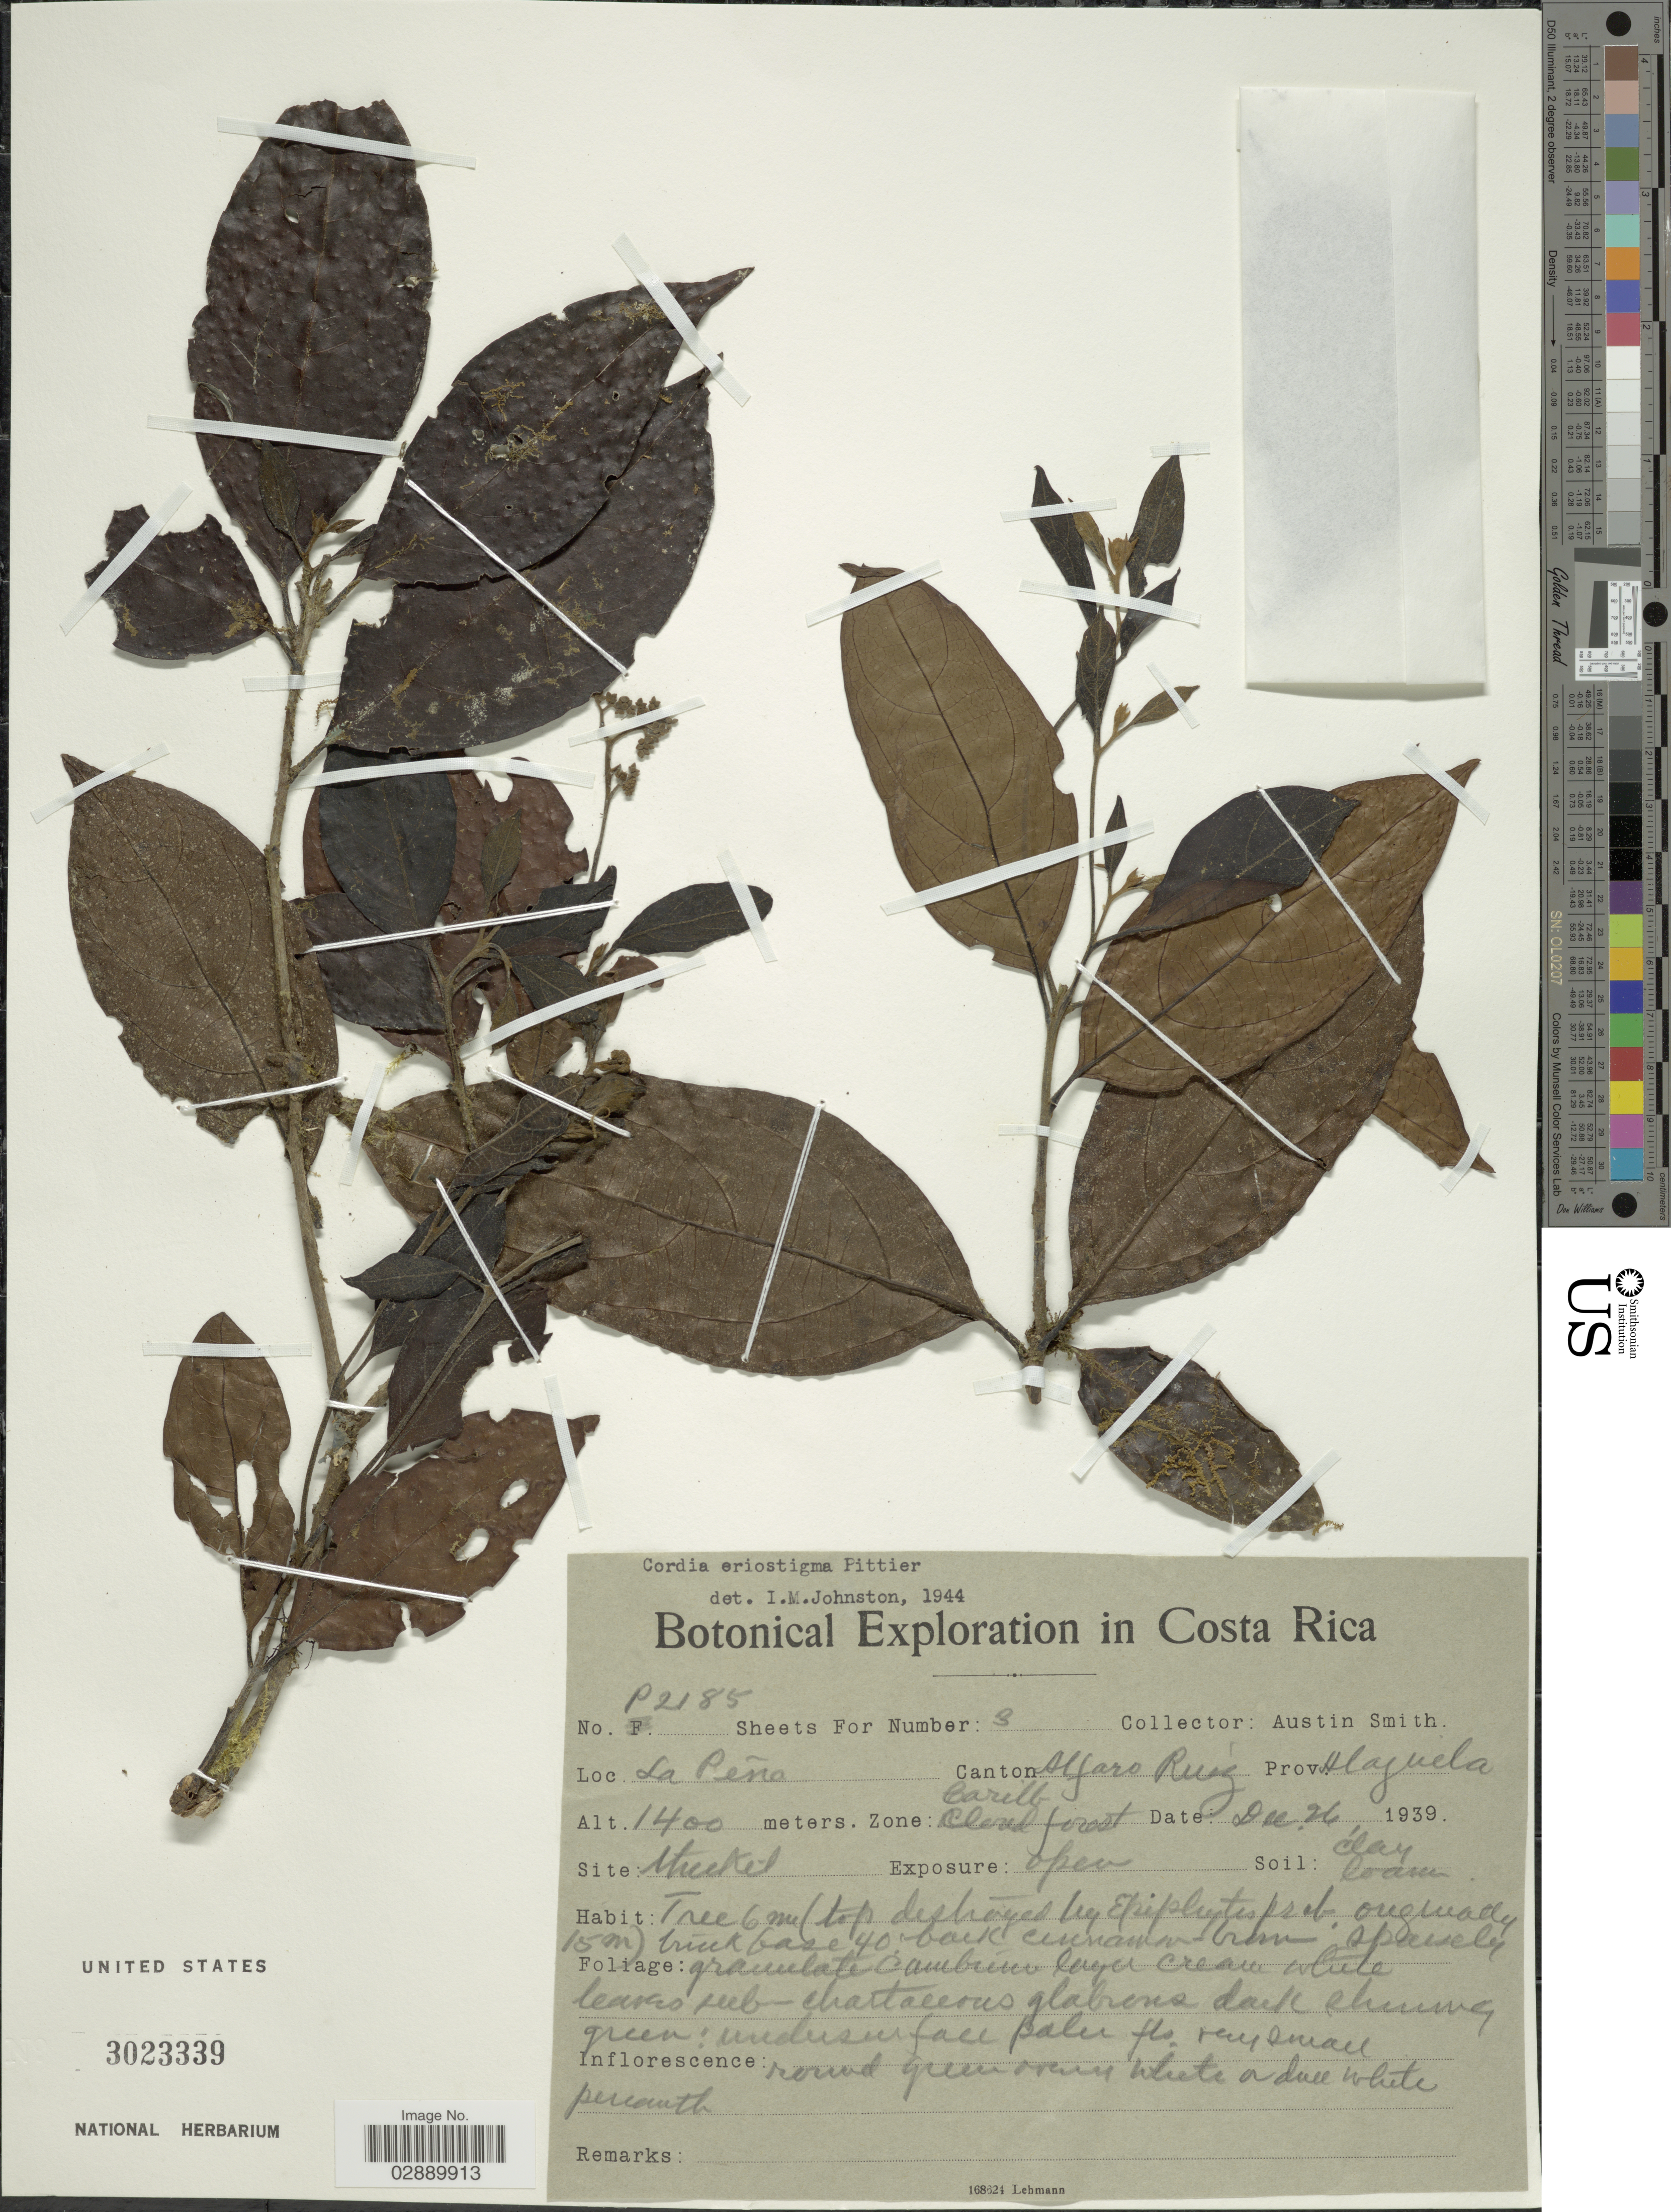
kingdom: Plantae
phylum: Tracheophyta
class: Magnoliopsida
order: Boraginales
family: Cordiaceae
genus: Cordia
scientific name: Cordia eriostigma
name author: Pittier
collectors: Aust P. Smith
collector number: P2185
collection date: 1939-12-26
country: Costa Rica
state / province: Alajuela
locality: La Peña, Canton Alfaro Ruiz, Zone: Caribb Cloud forest.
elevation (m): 1400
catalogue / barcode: US 3023339